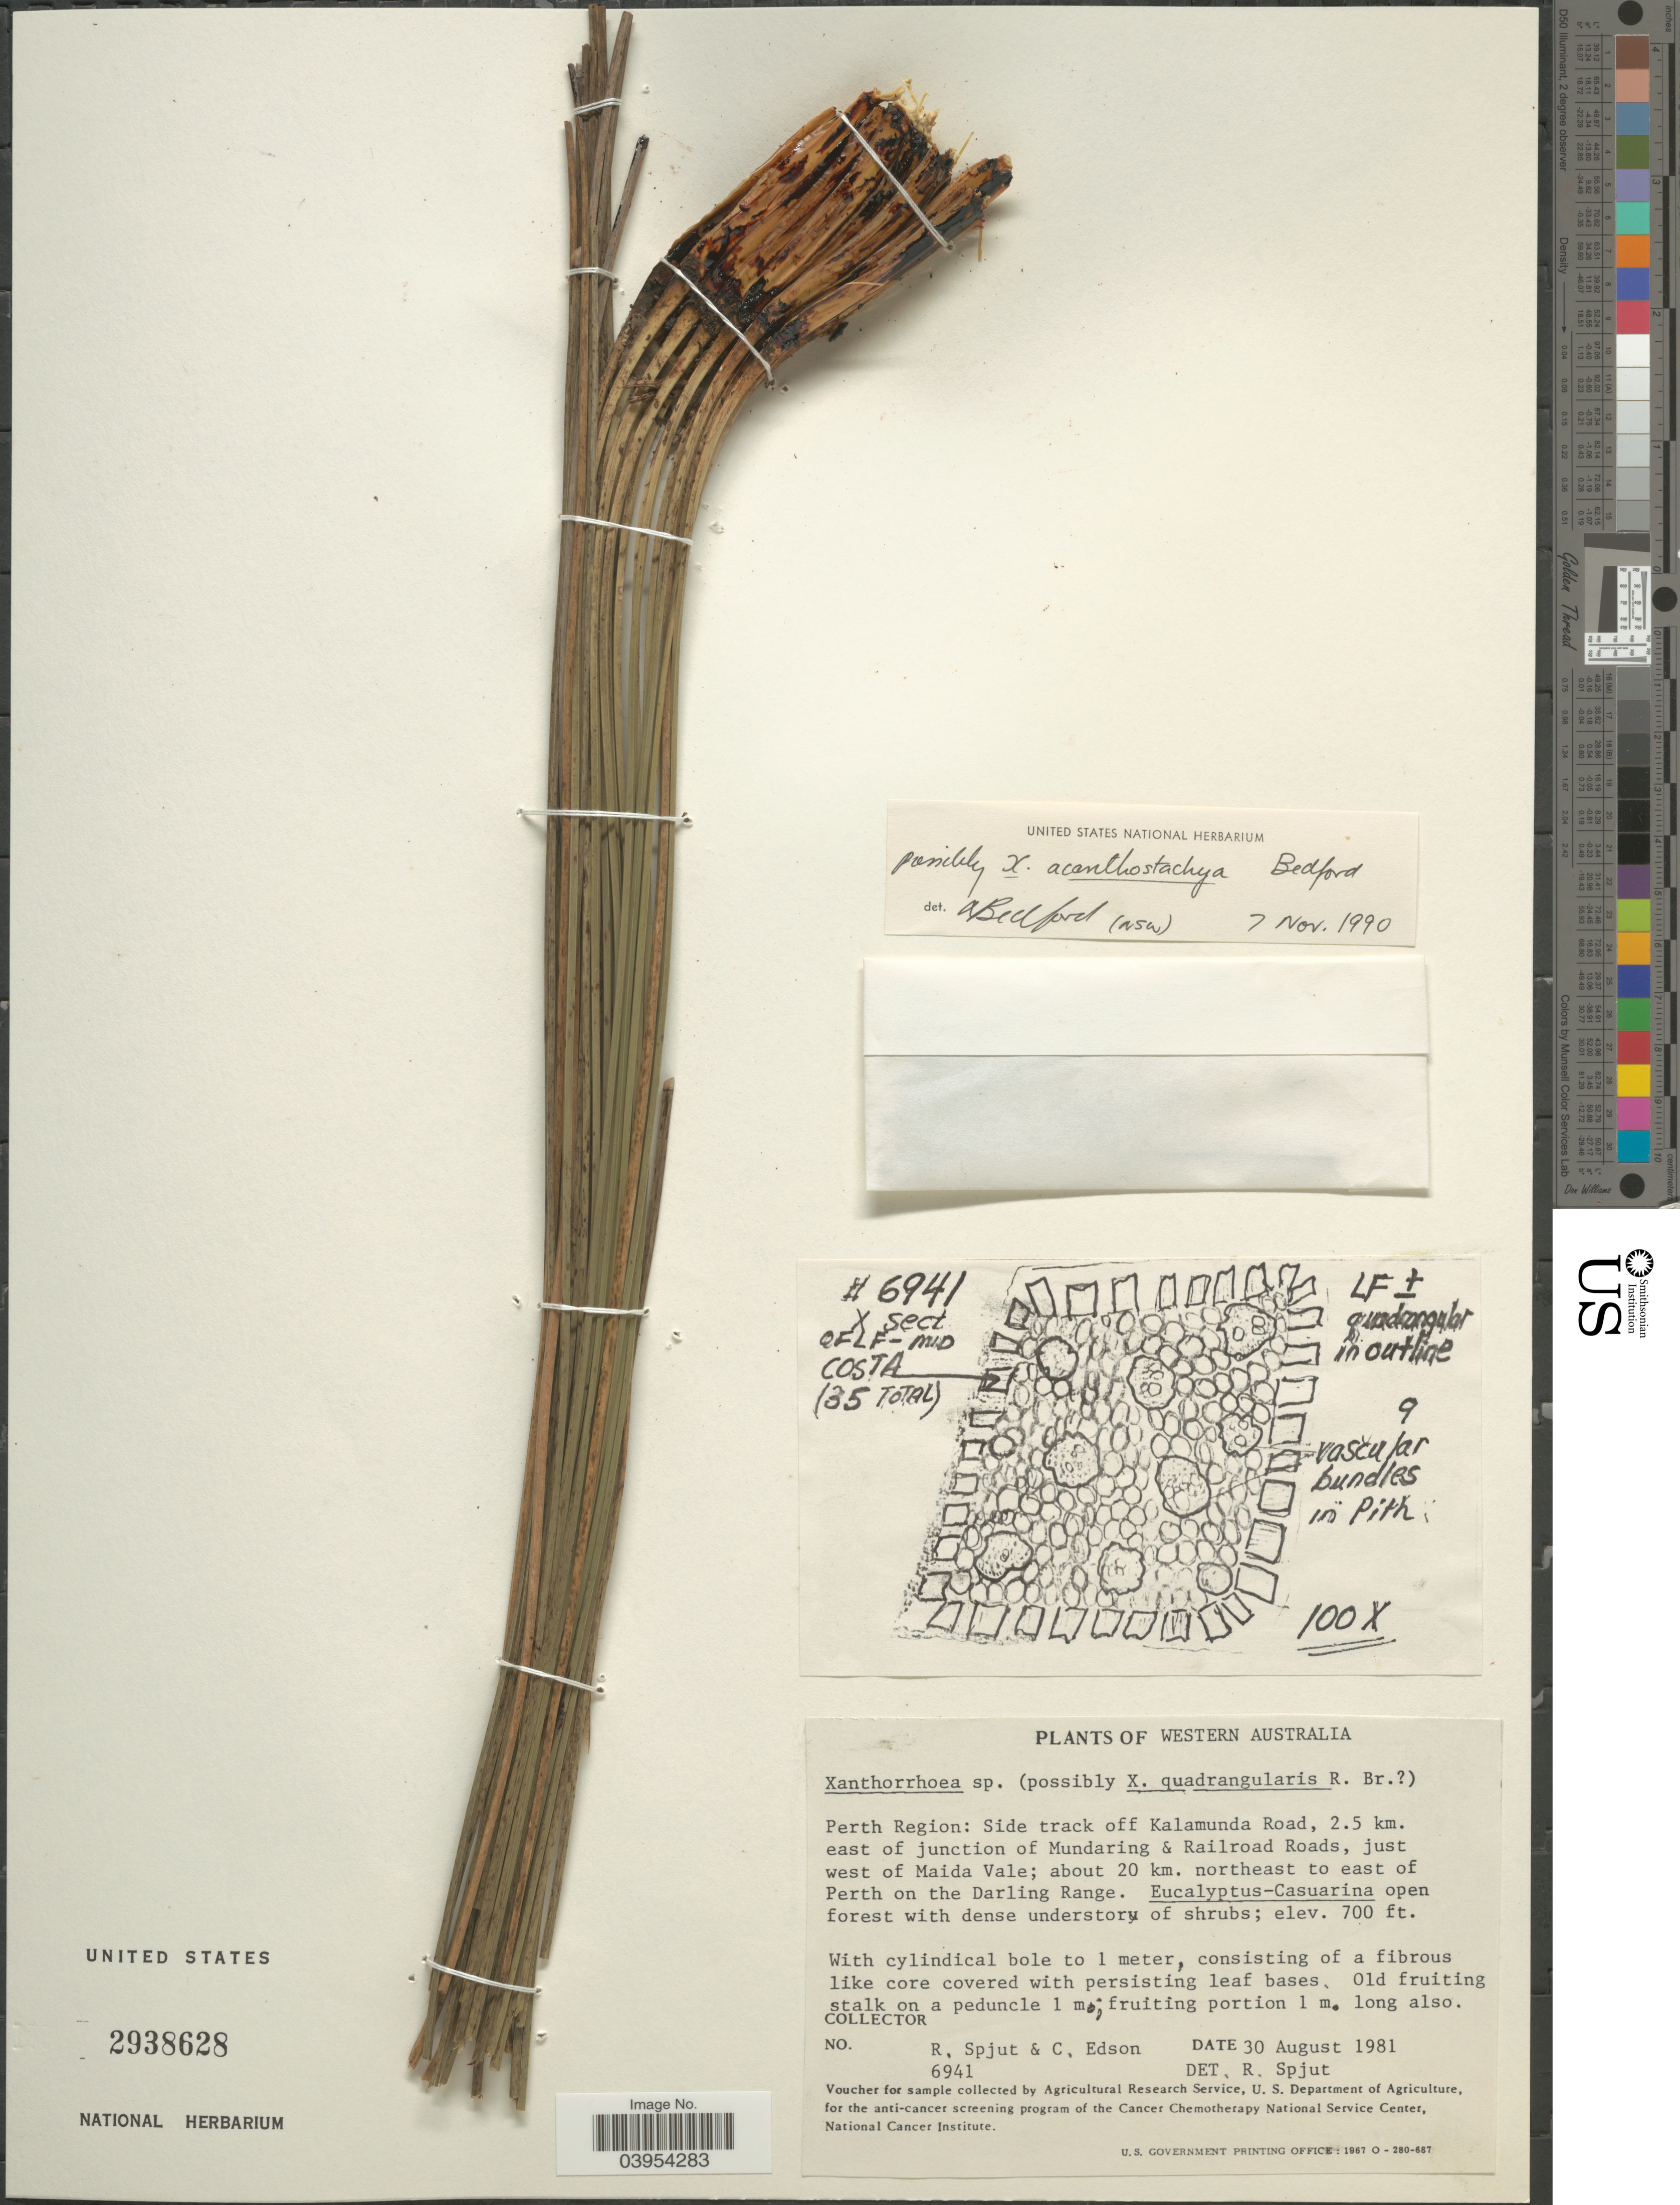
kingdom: Plantae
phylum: Tracheophyta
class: Liliopsida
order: Asparagales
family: Asphodelaceae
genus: Xanthorrhoea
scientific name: Xanthorrhoea acanthostachya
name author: D.J.Bedford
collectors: R. Spjut & C. Edson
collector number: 6941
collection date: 1981-08-30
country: Australia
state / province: Western Australia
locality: Perth Region: Side track off Kalamunda Road, 2.5 km. east of junction of Mundaring & Railroad Roads, just west of Maida Vale; about 20 km. northeast to east of Perth on the Darling Range.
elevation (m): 213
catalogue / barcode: US 2938628